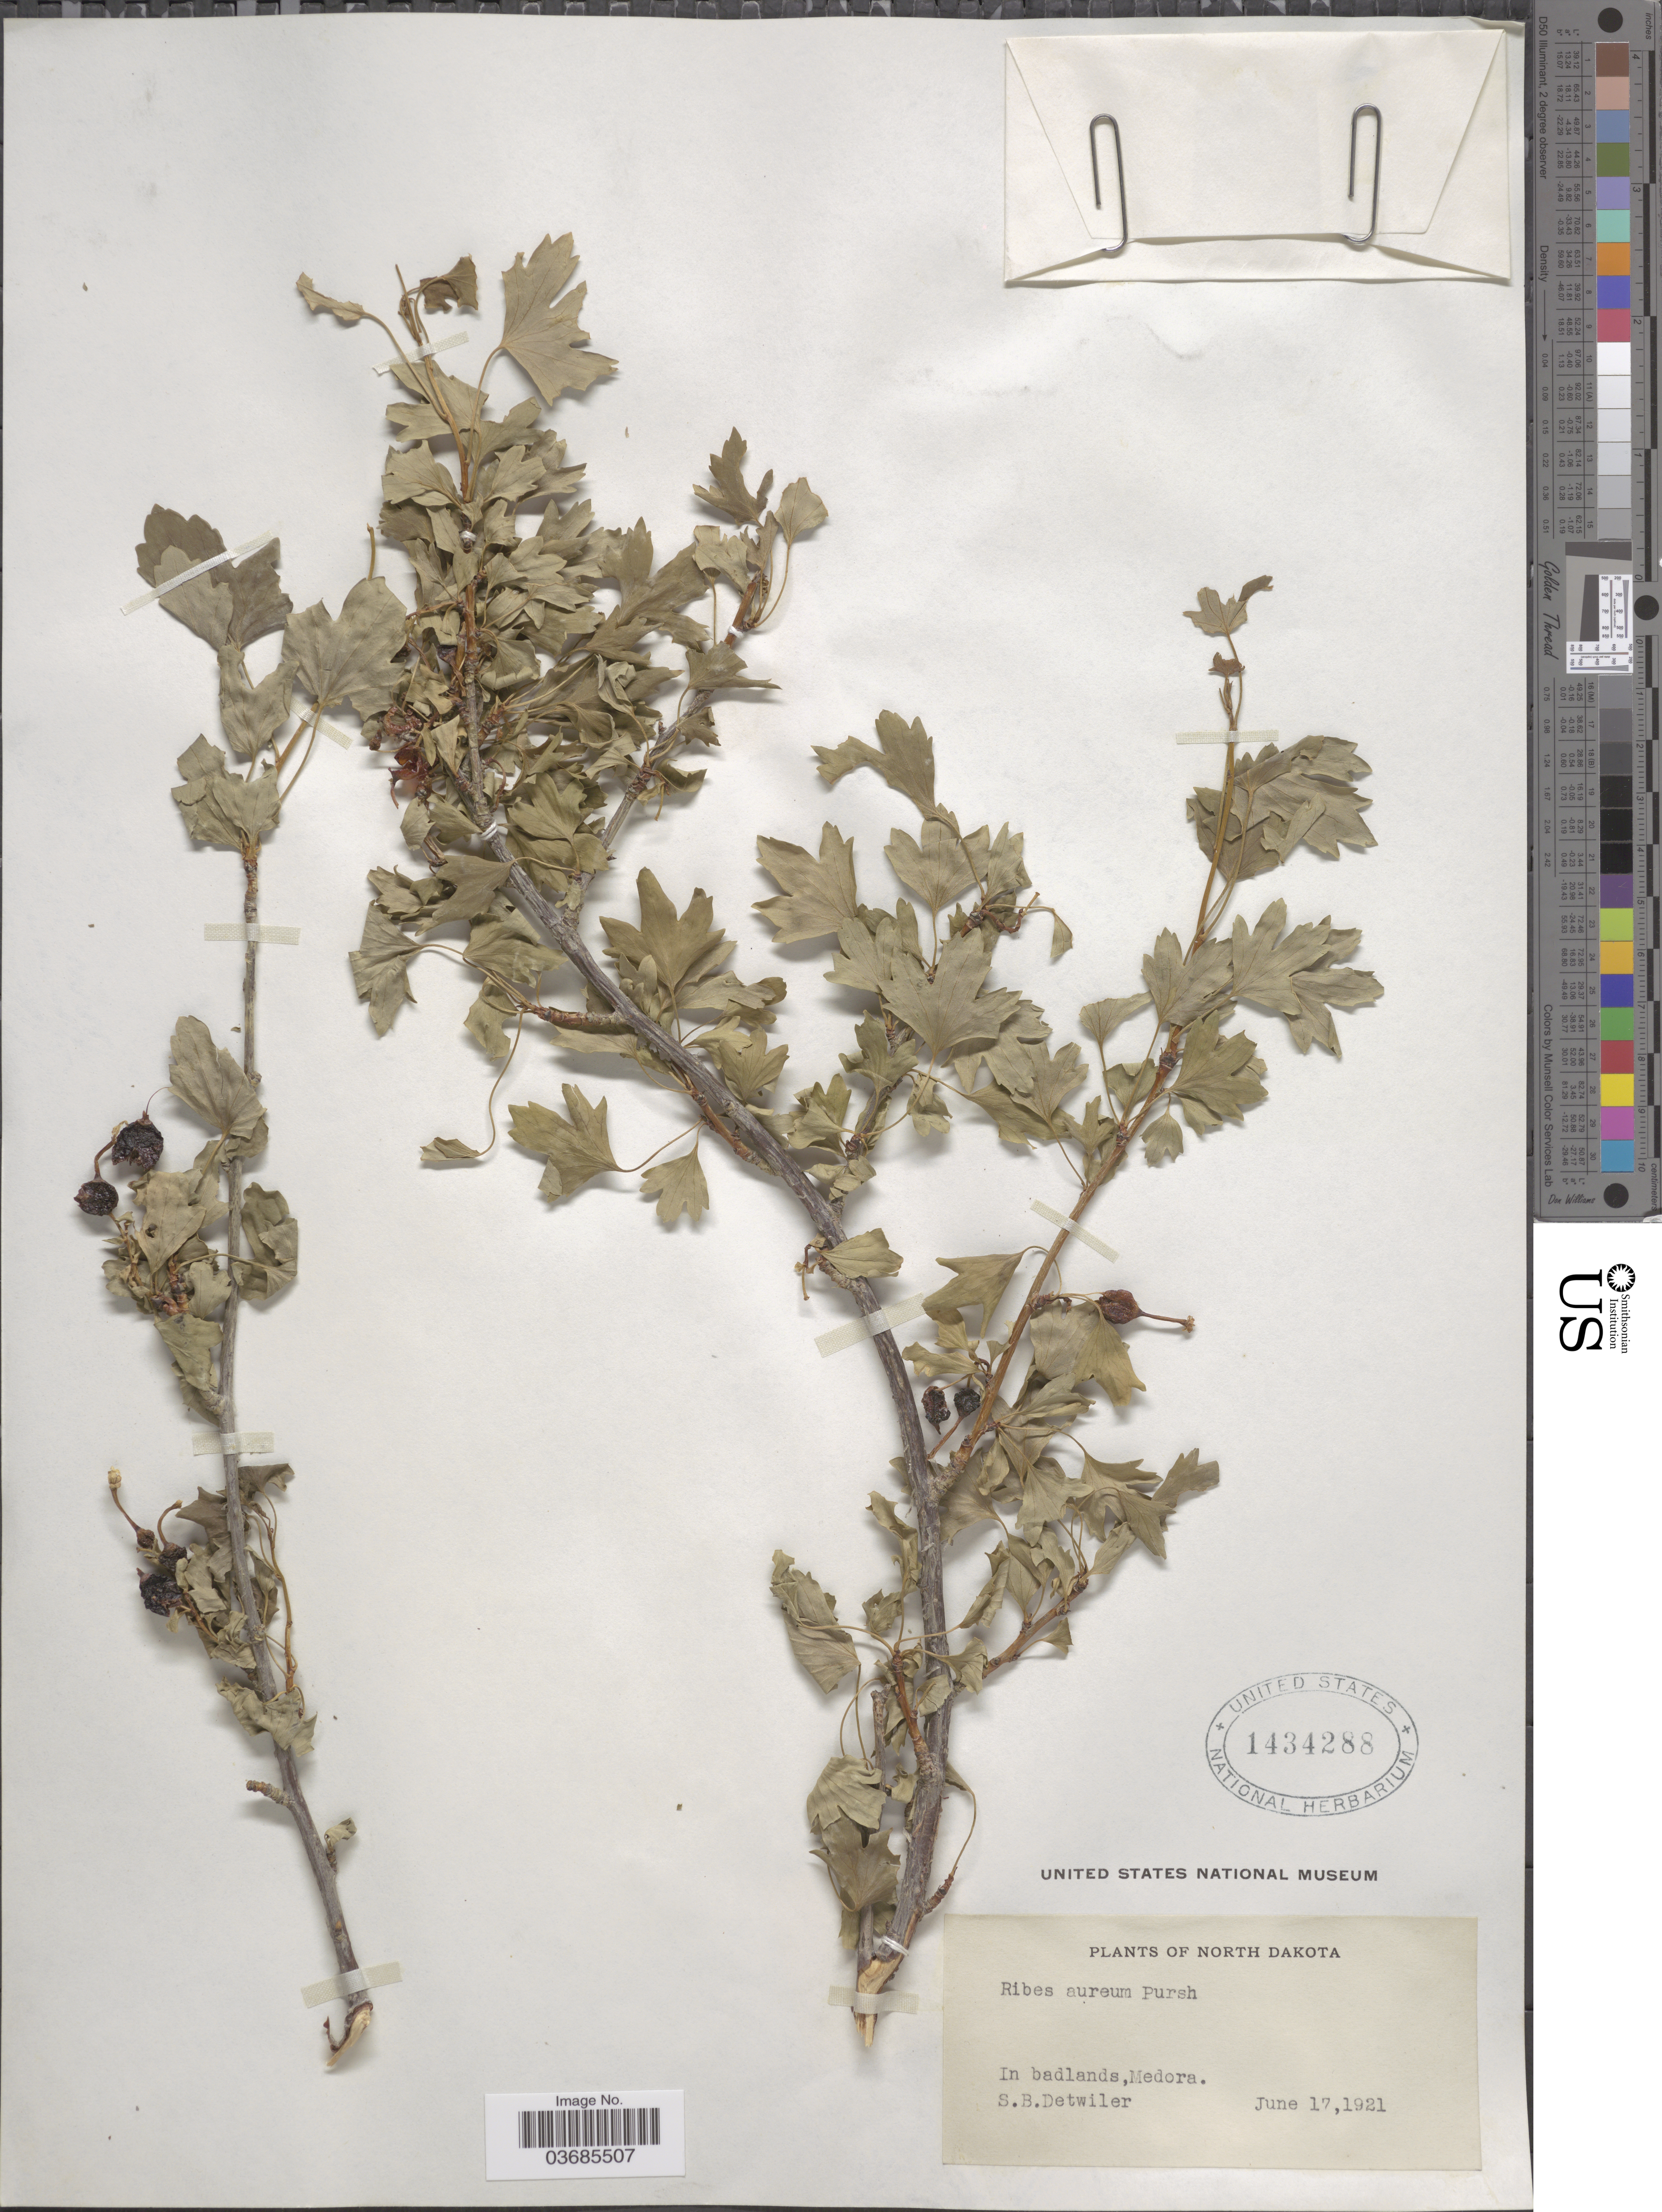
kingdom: Plantae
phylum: Tracheophyta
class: Magnoliopsida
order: Saxifragales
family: Grossulariaceae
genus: Ribes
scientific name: Ribes aureum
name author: Pursh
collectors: S. Detwiler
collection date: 1921-06-17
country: United States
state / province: North Dakota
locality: In badlands, Medora.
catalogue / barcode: US 1434288